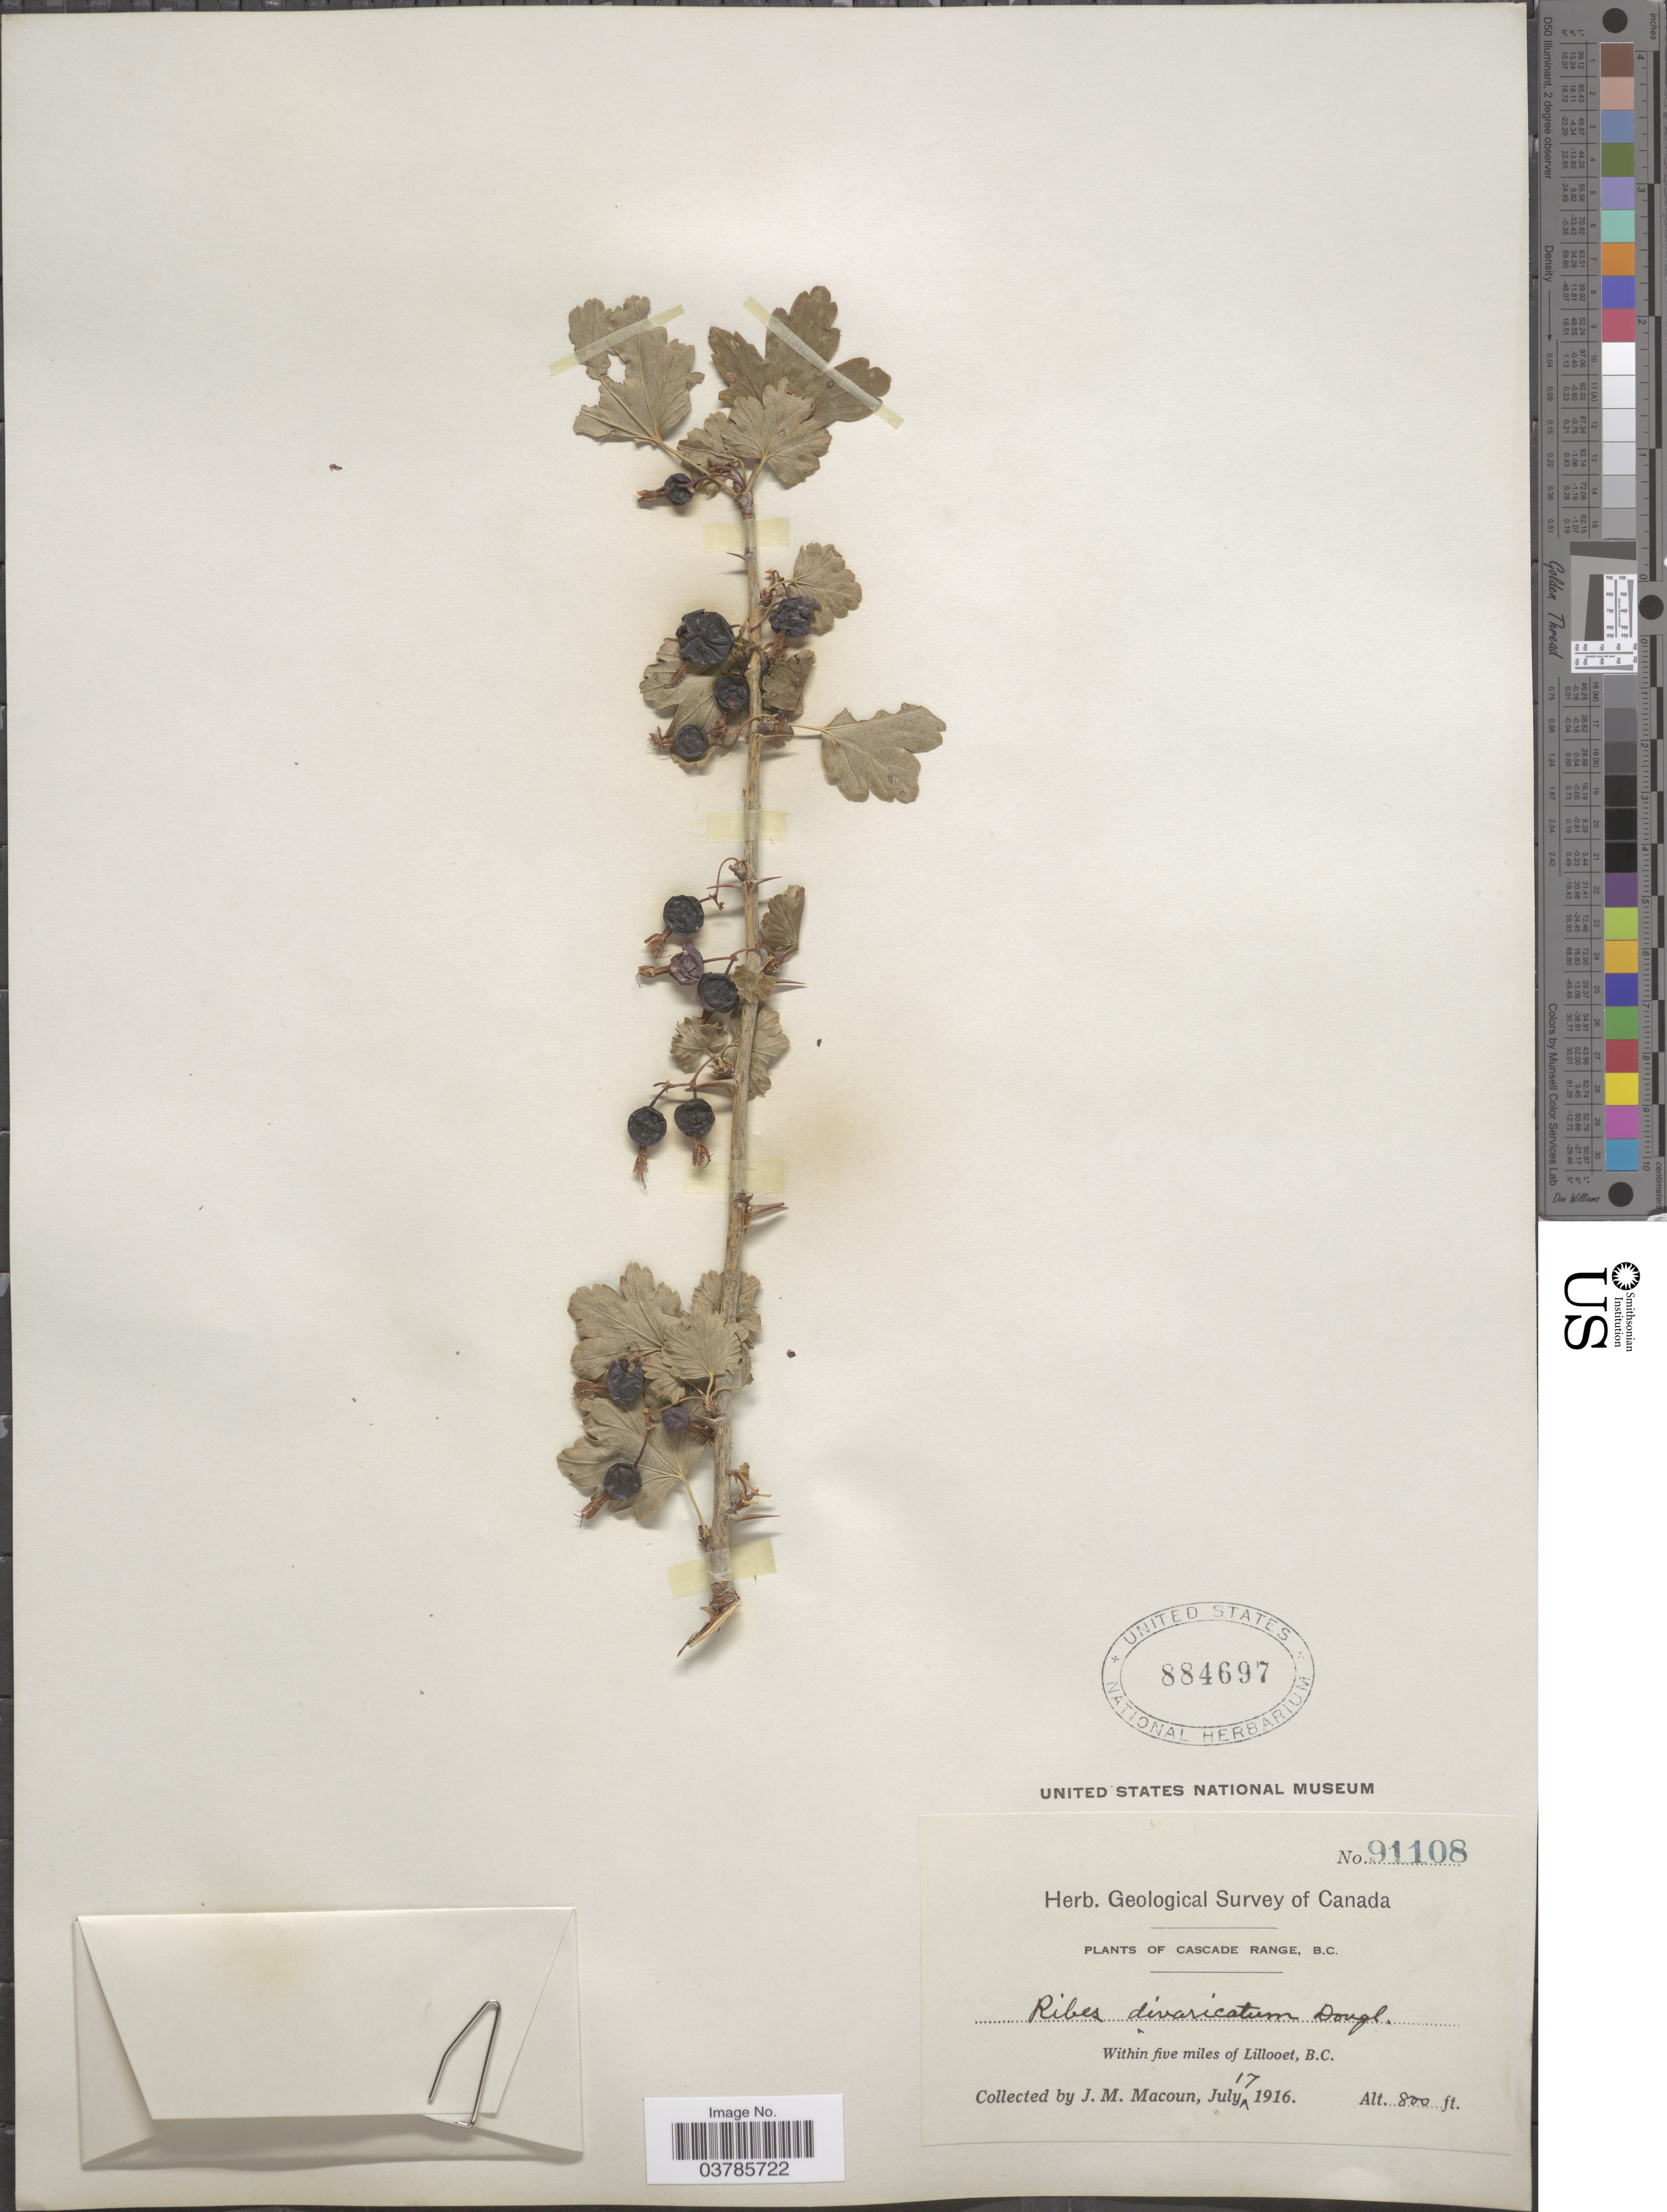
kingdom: Plantae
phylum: Tracheophyta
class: Magnoliopsida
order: Saxifragales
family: Grossulariaceae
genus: Ribes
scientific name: Ribes divaricatum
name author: Douglas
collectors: J. M. Macoun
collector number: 91108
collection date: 1916-07-17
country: Canada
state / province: British Columbia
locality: Cascade Range. Within five miles of Lillooet.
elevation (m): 244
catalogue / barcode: US 884697